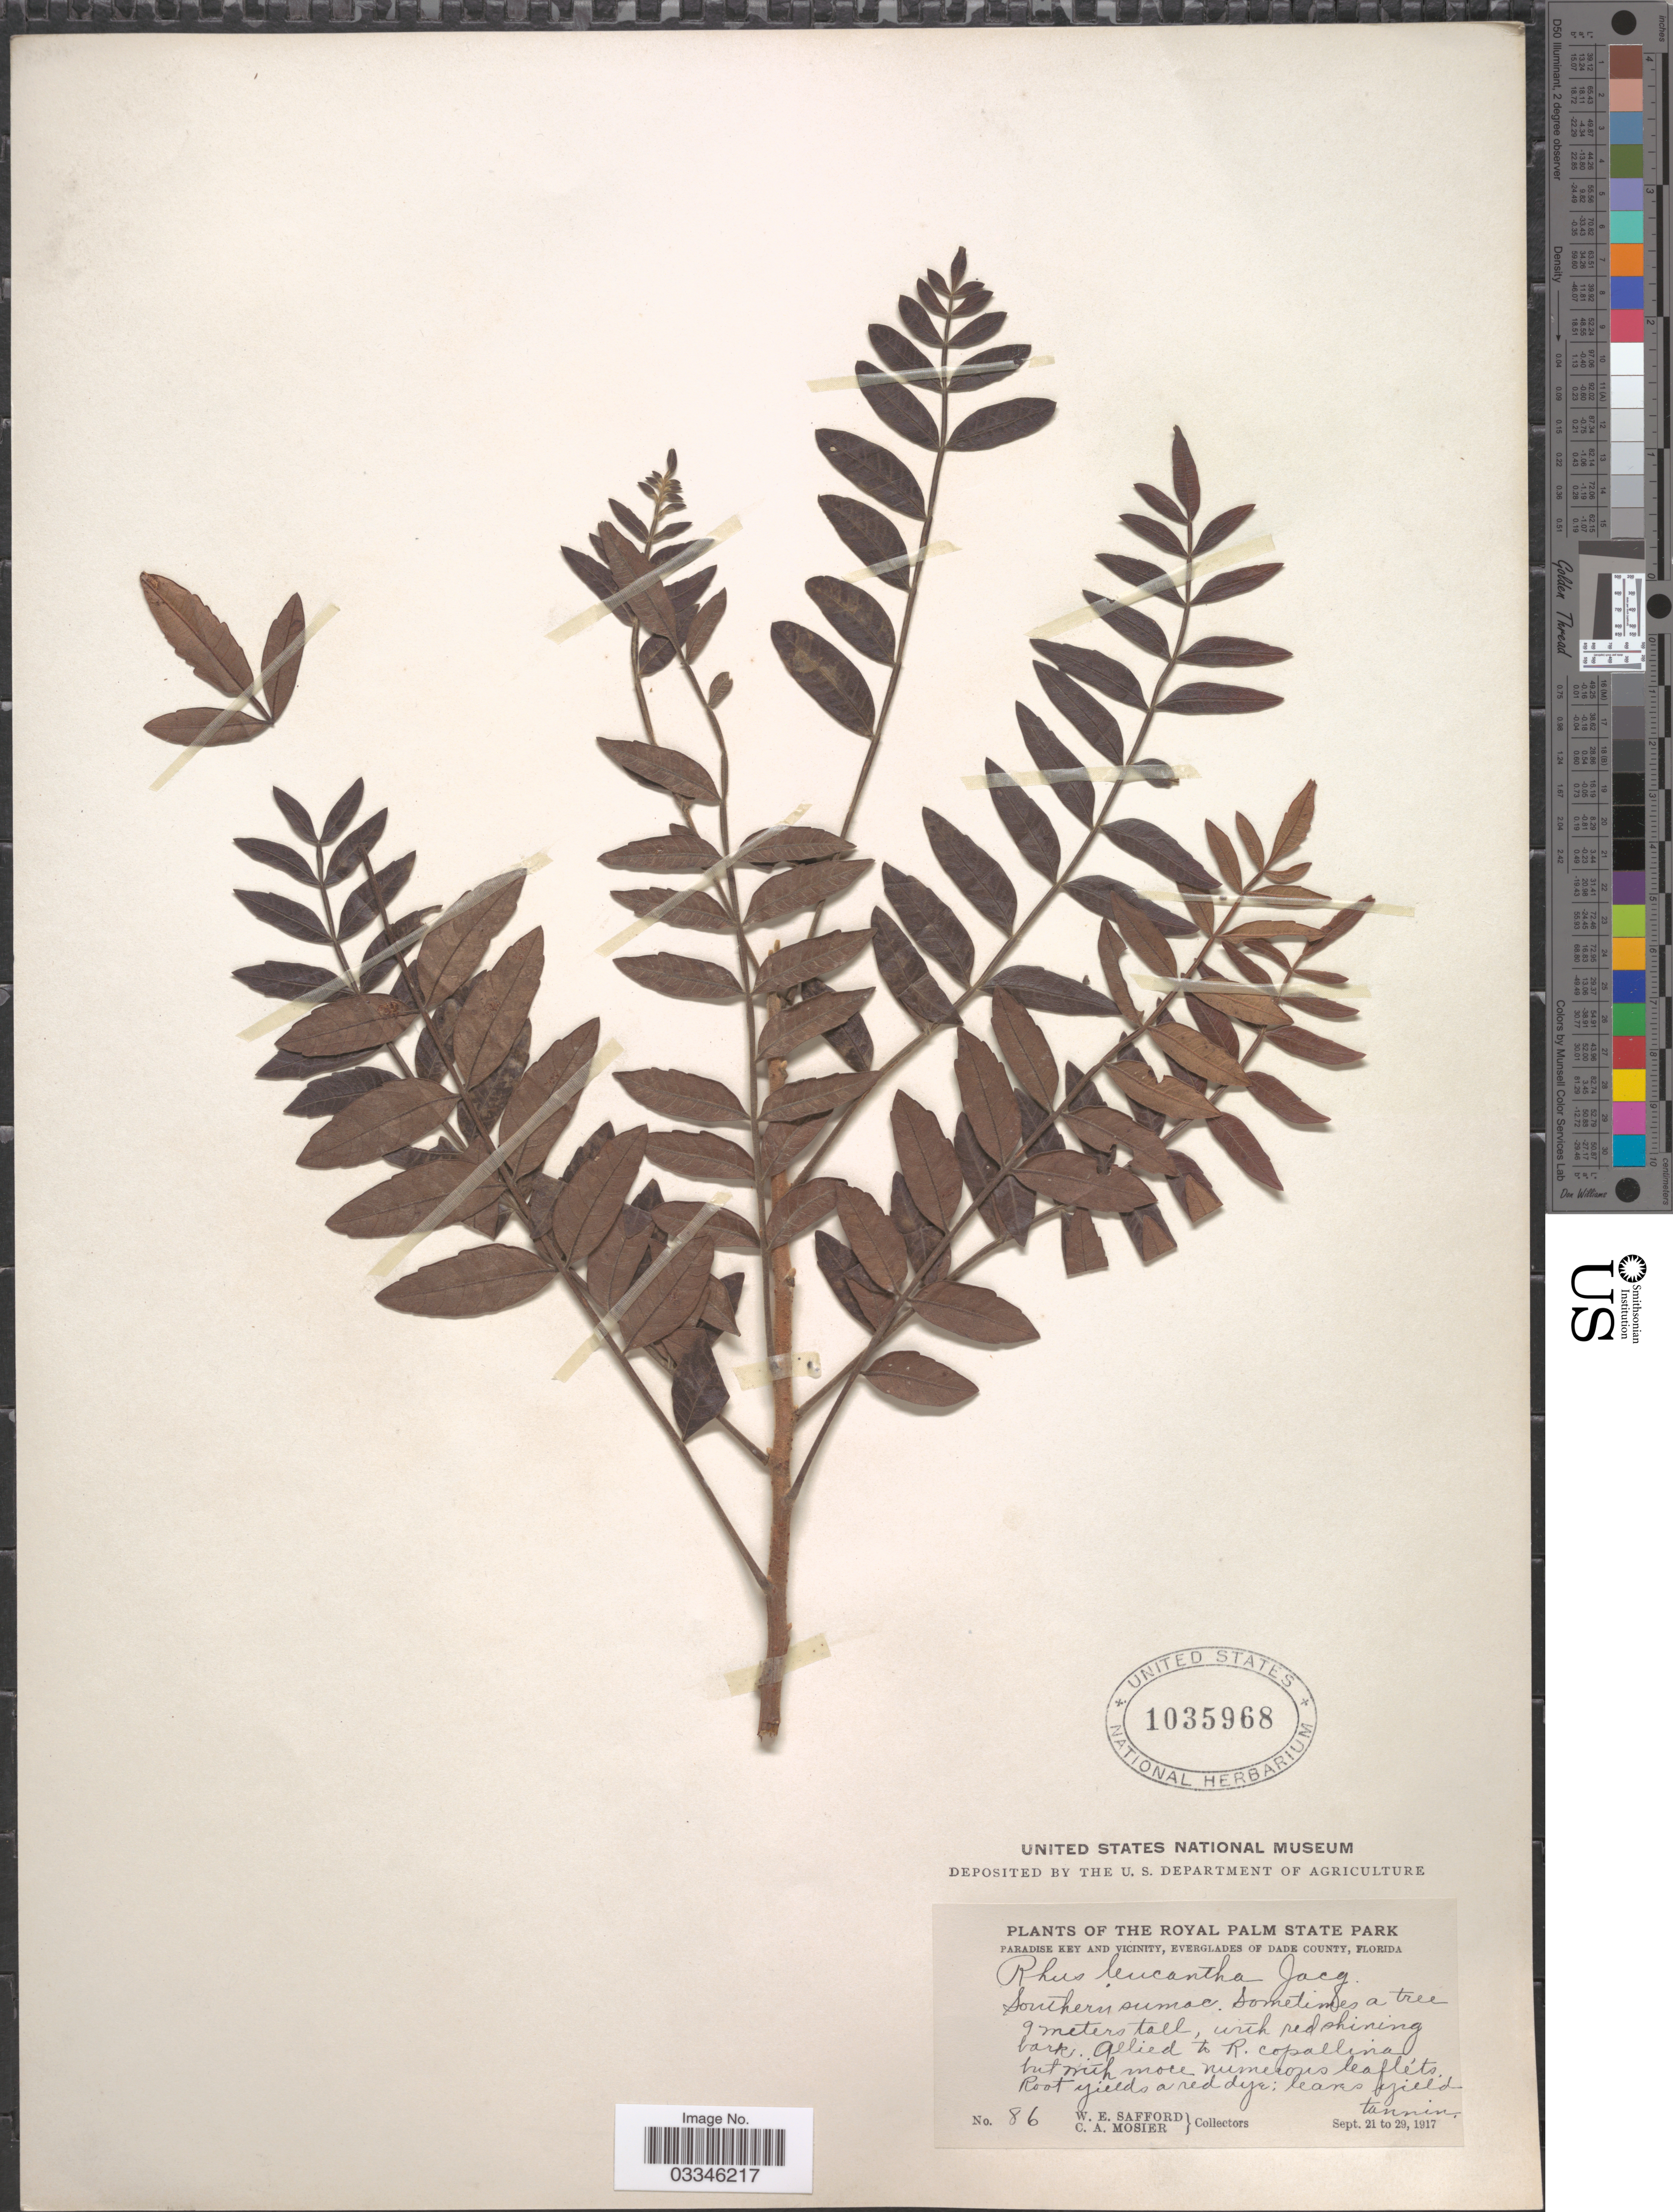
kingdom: Plantae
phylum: Tracheophyta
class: Magnoliopsida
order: Sapindales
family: Anacardiaceae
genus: Rhus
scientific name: Rhus leucantha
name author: Jacq.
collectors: W. E. Safford & C. A. Mosier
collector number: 86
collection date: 1917-09-21/1917-09-29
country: United States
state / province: Florida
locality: The Royal Palm State Park. Paradise Key and Vicinity, Everglades of Dade County.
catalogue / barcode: US 1035968